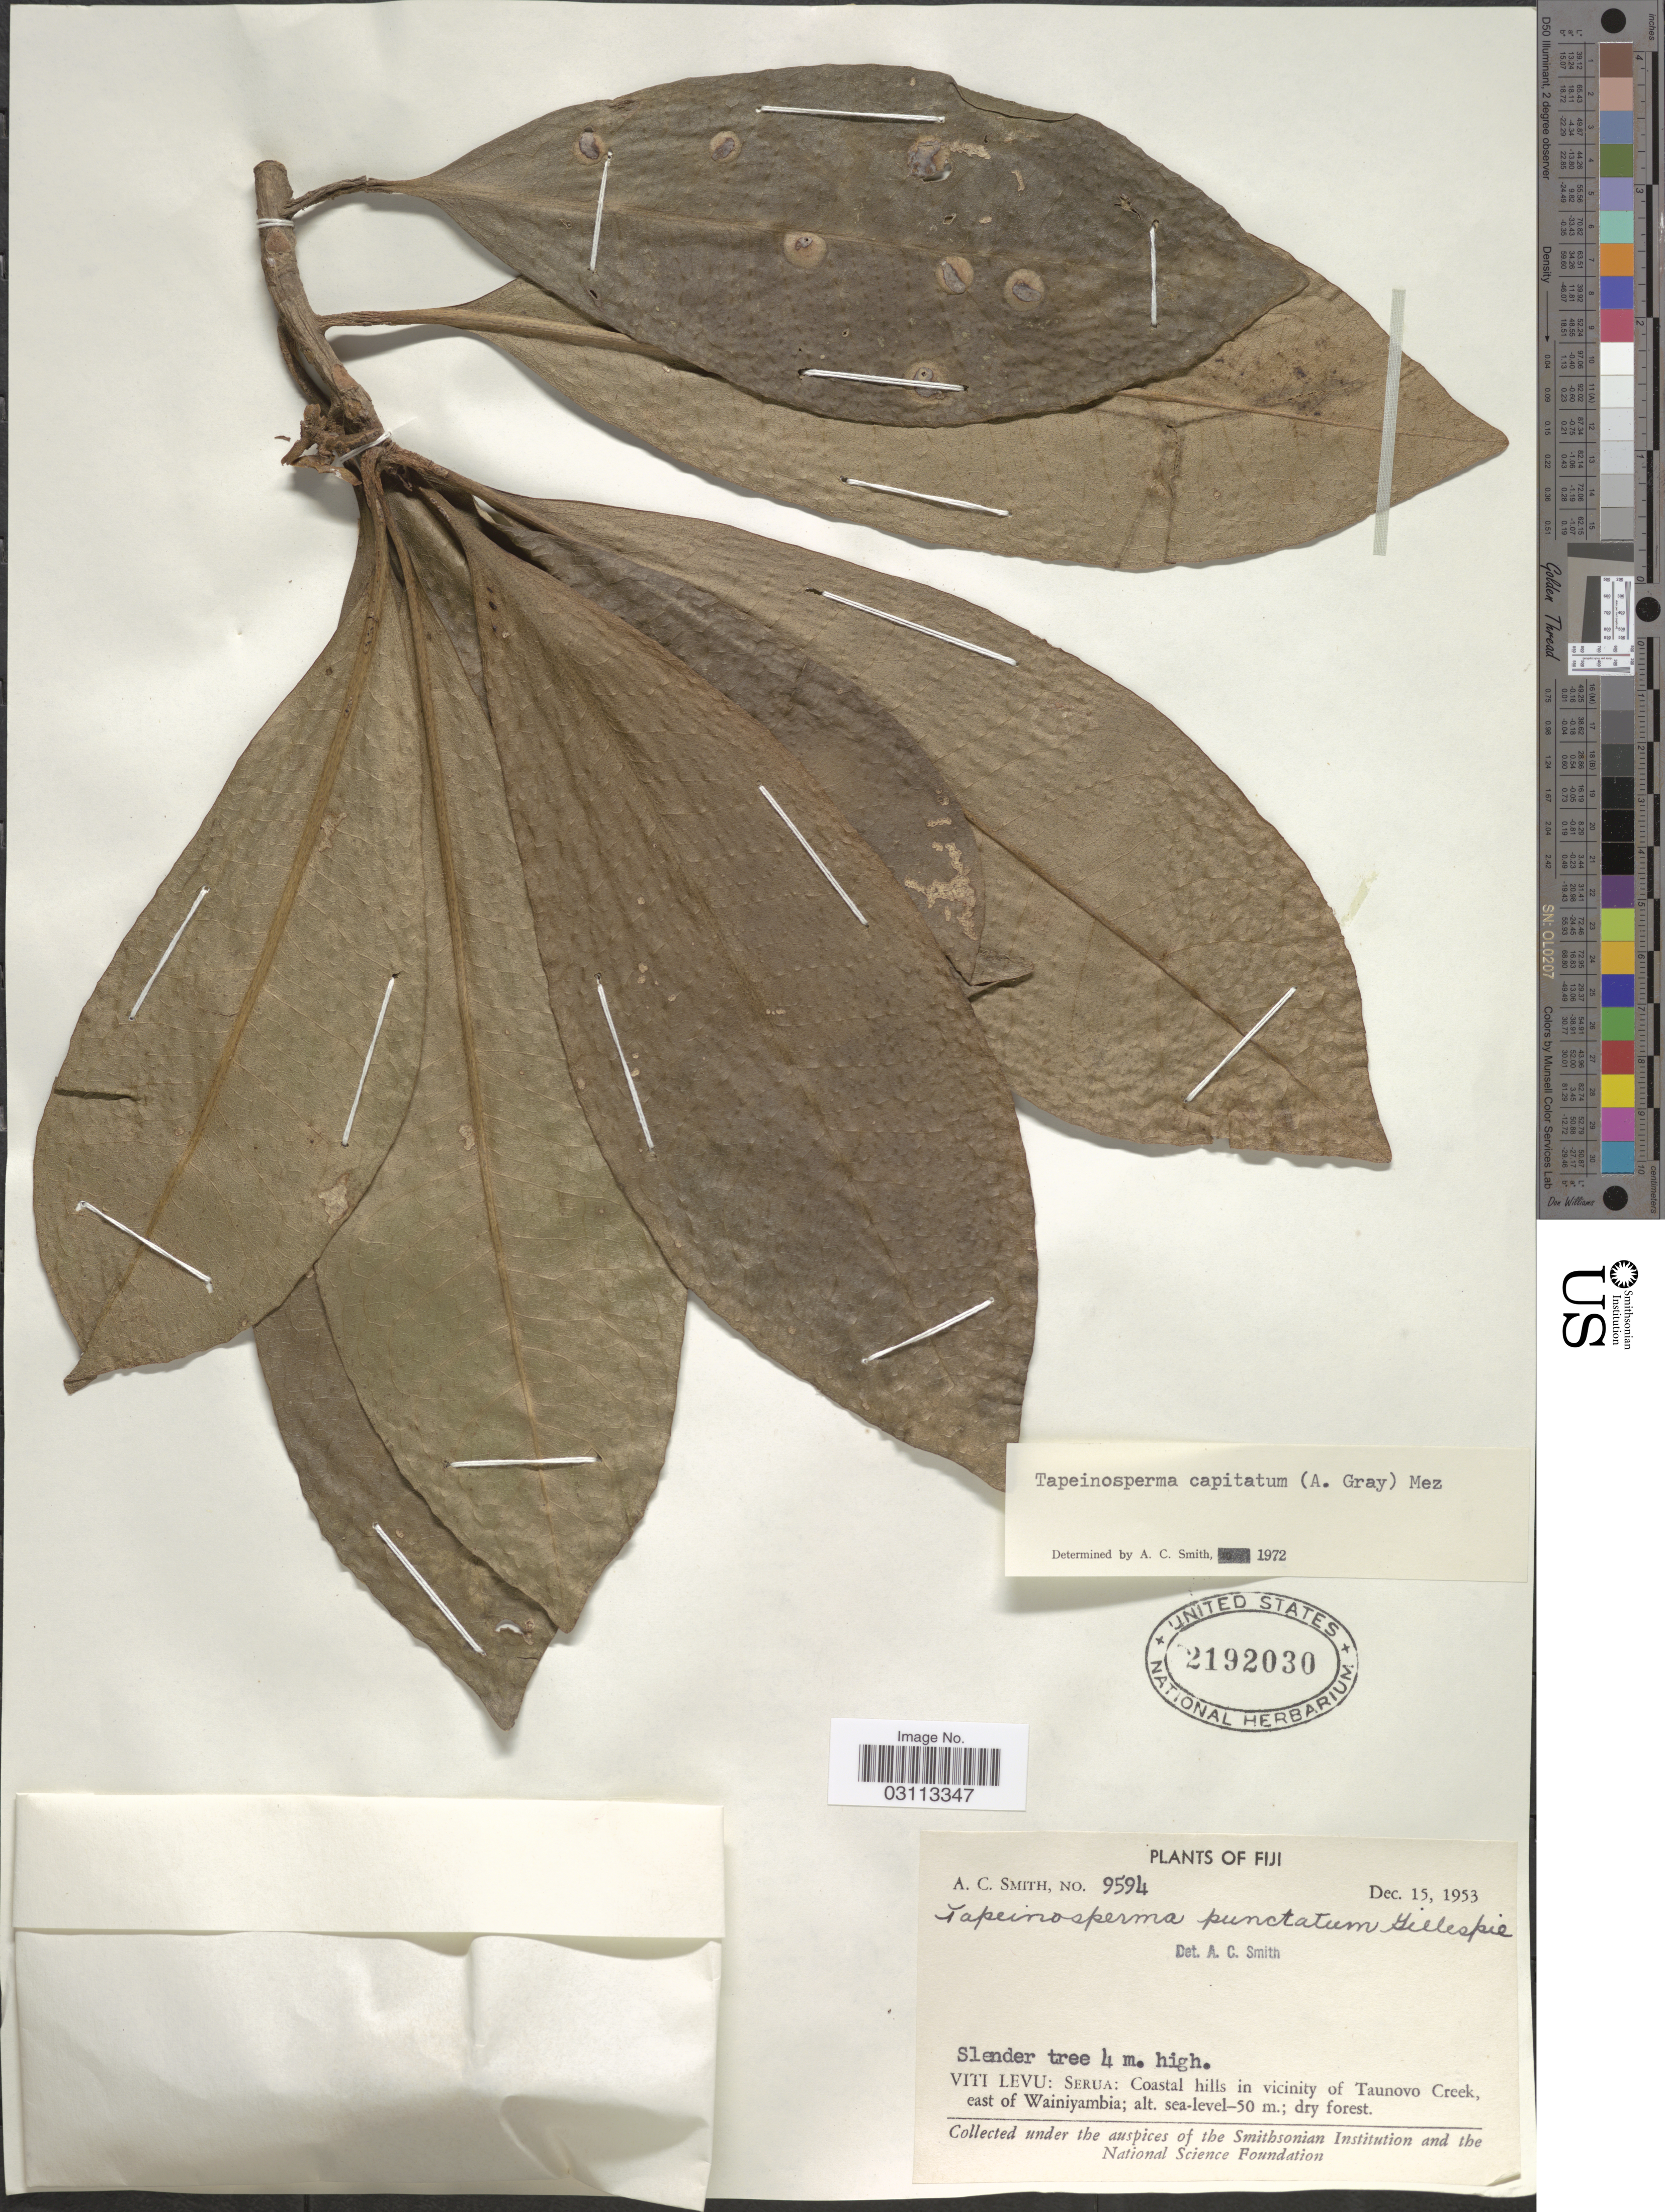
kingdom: Plantae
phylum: Tracheophyta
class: Magnoliopsida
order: Ericales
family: Primulaceae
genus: Tapeinosperma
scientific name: Tapeinosperma capitatum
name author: (A. Gray) Mez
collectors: A. C. Smith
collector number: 9594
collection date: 1953-12-15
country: Fiji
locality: Viti Levu: Serua: Coastal hills in vicinity of Taunovo Creek, east of Wainiyambia.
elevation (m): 0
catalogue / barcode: US 2192030